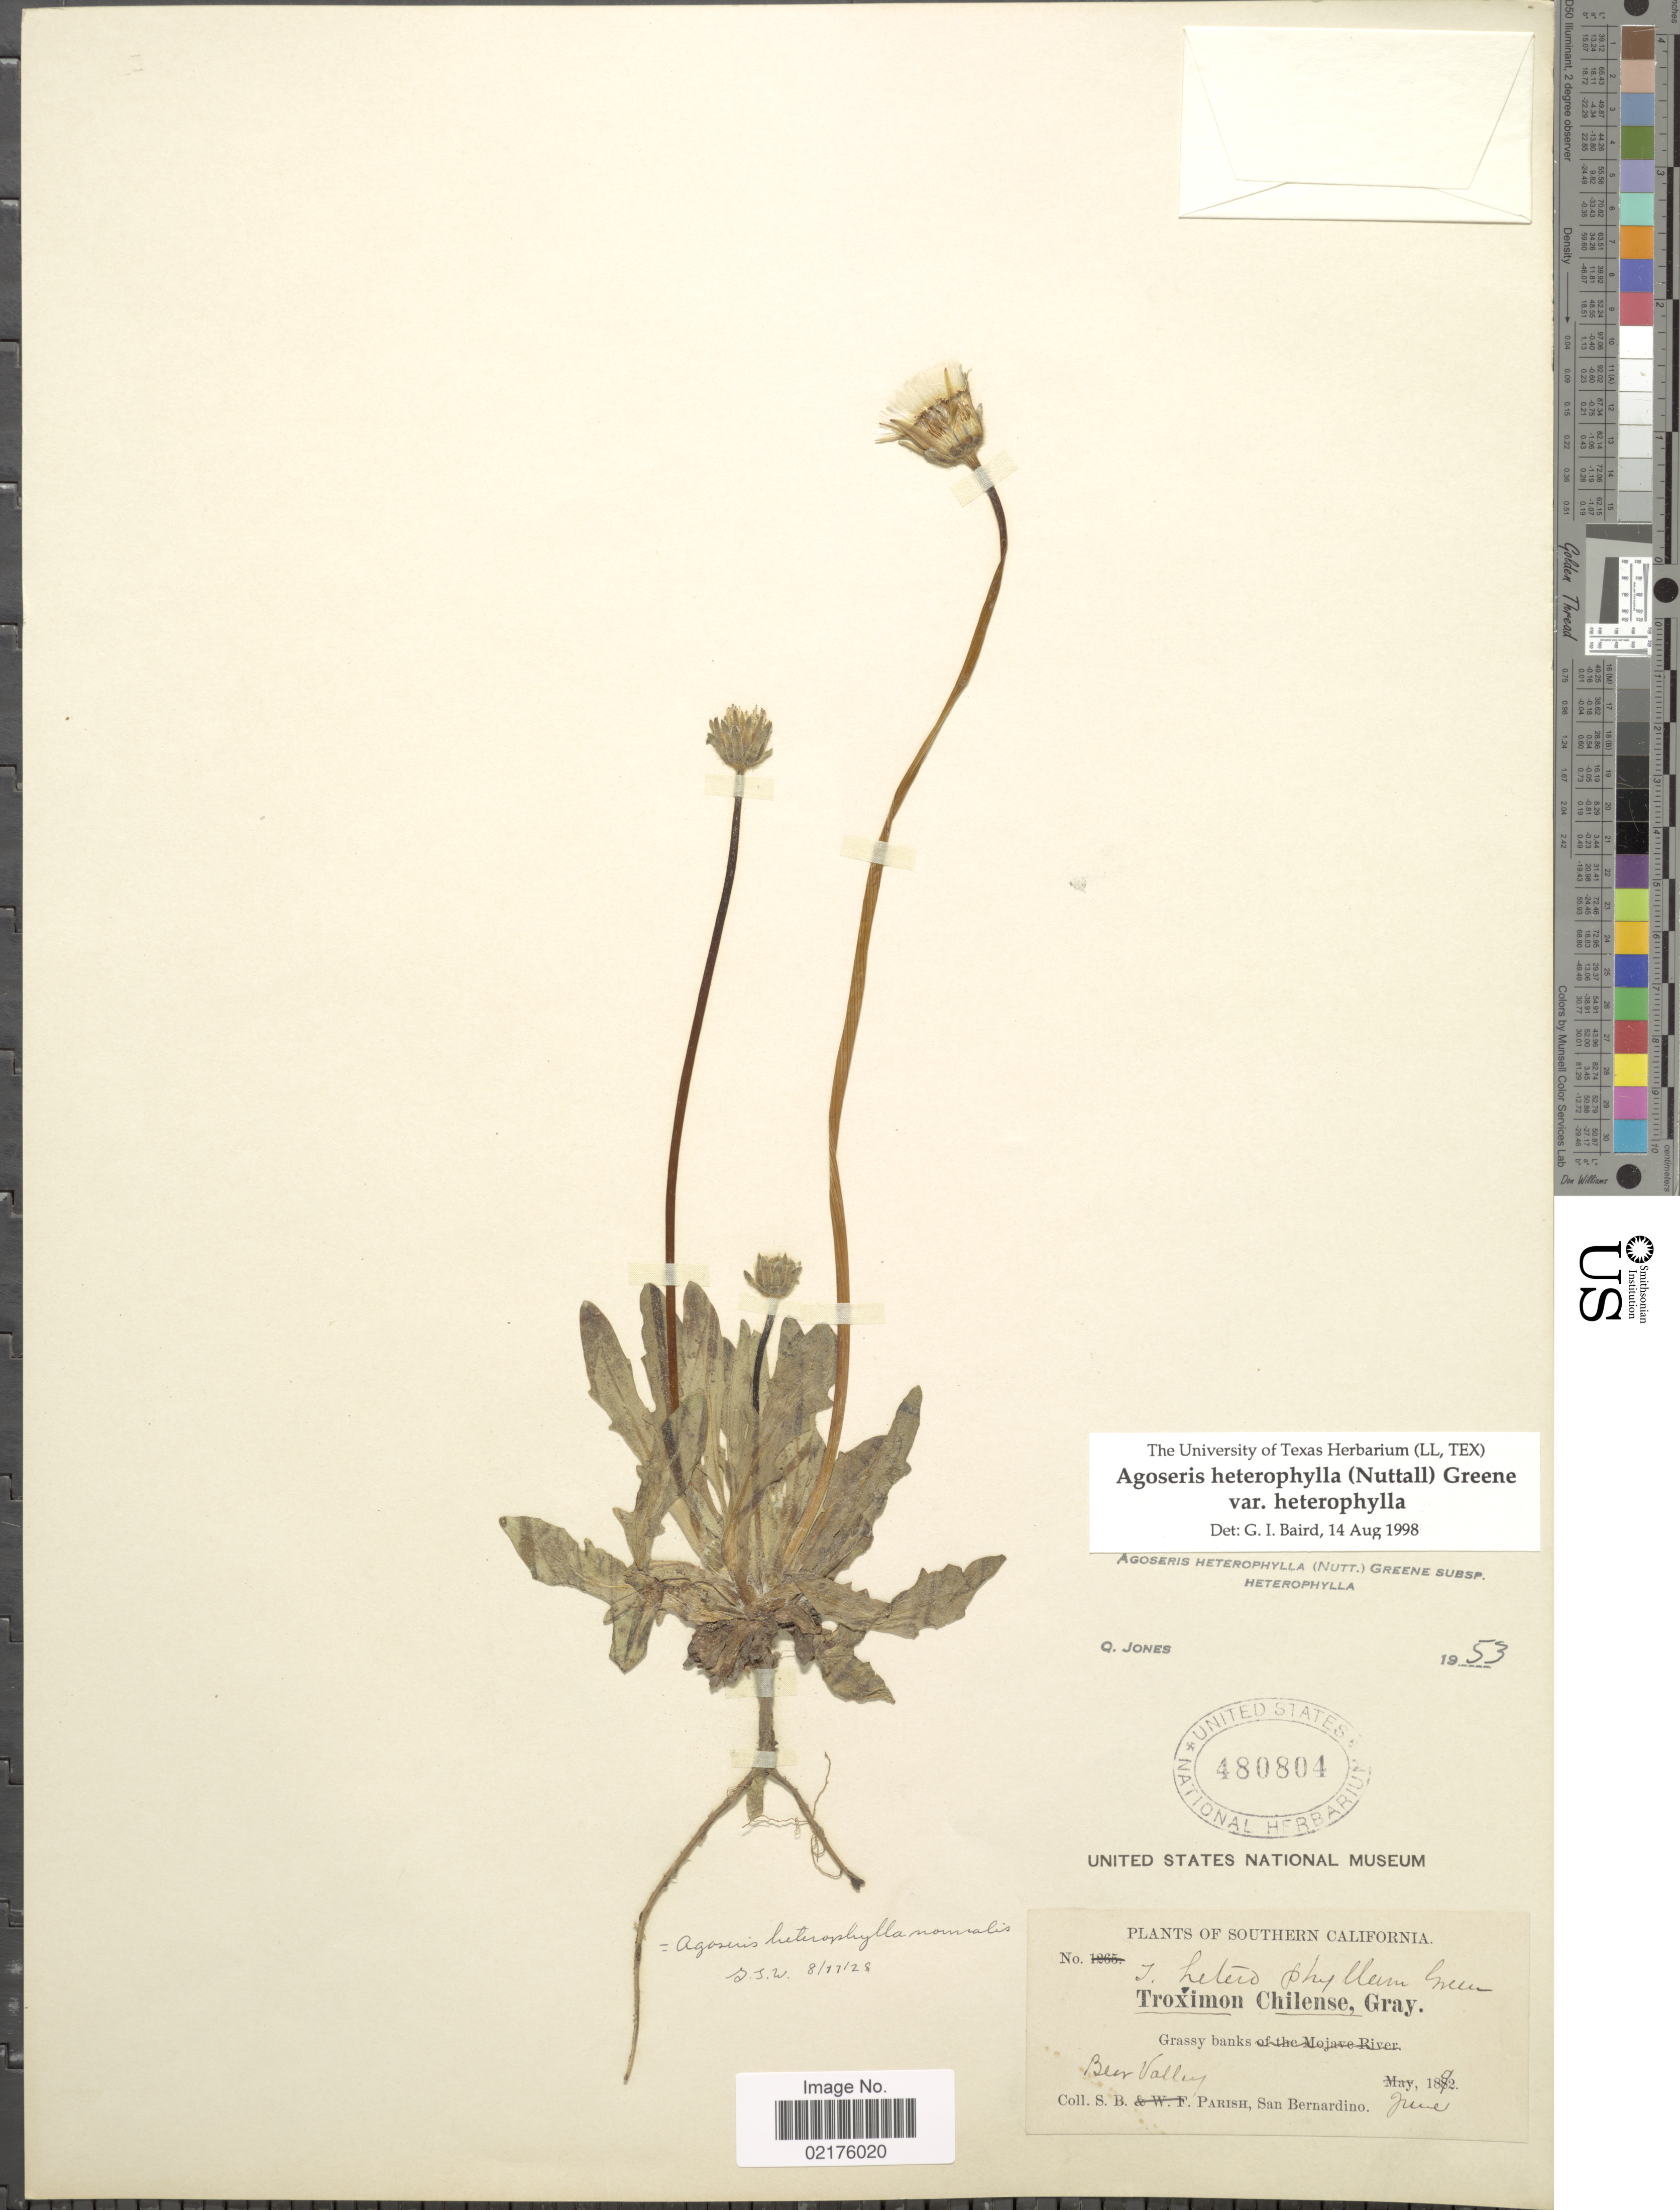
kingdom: Plantae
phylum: Tracheophyta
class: Magnoliopsida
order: Asterales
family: Asteraceae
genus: Agoseris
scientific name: Agoseris heterophylla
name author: (Nutt.) Greene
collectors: S. B. Parish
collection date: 1892-06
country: United States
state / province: California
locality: Southern California, Grassy banks, Beer Valley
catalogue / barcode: US 4808104